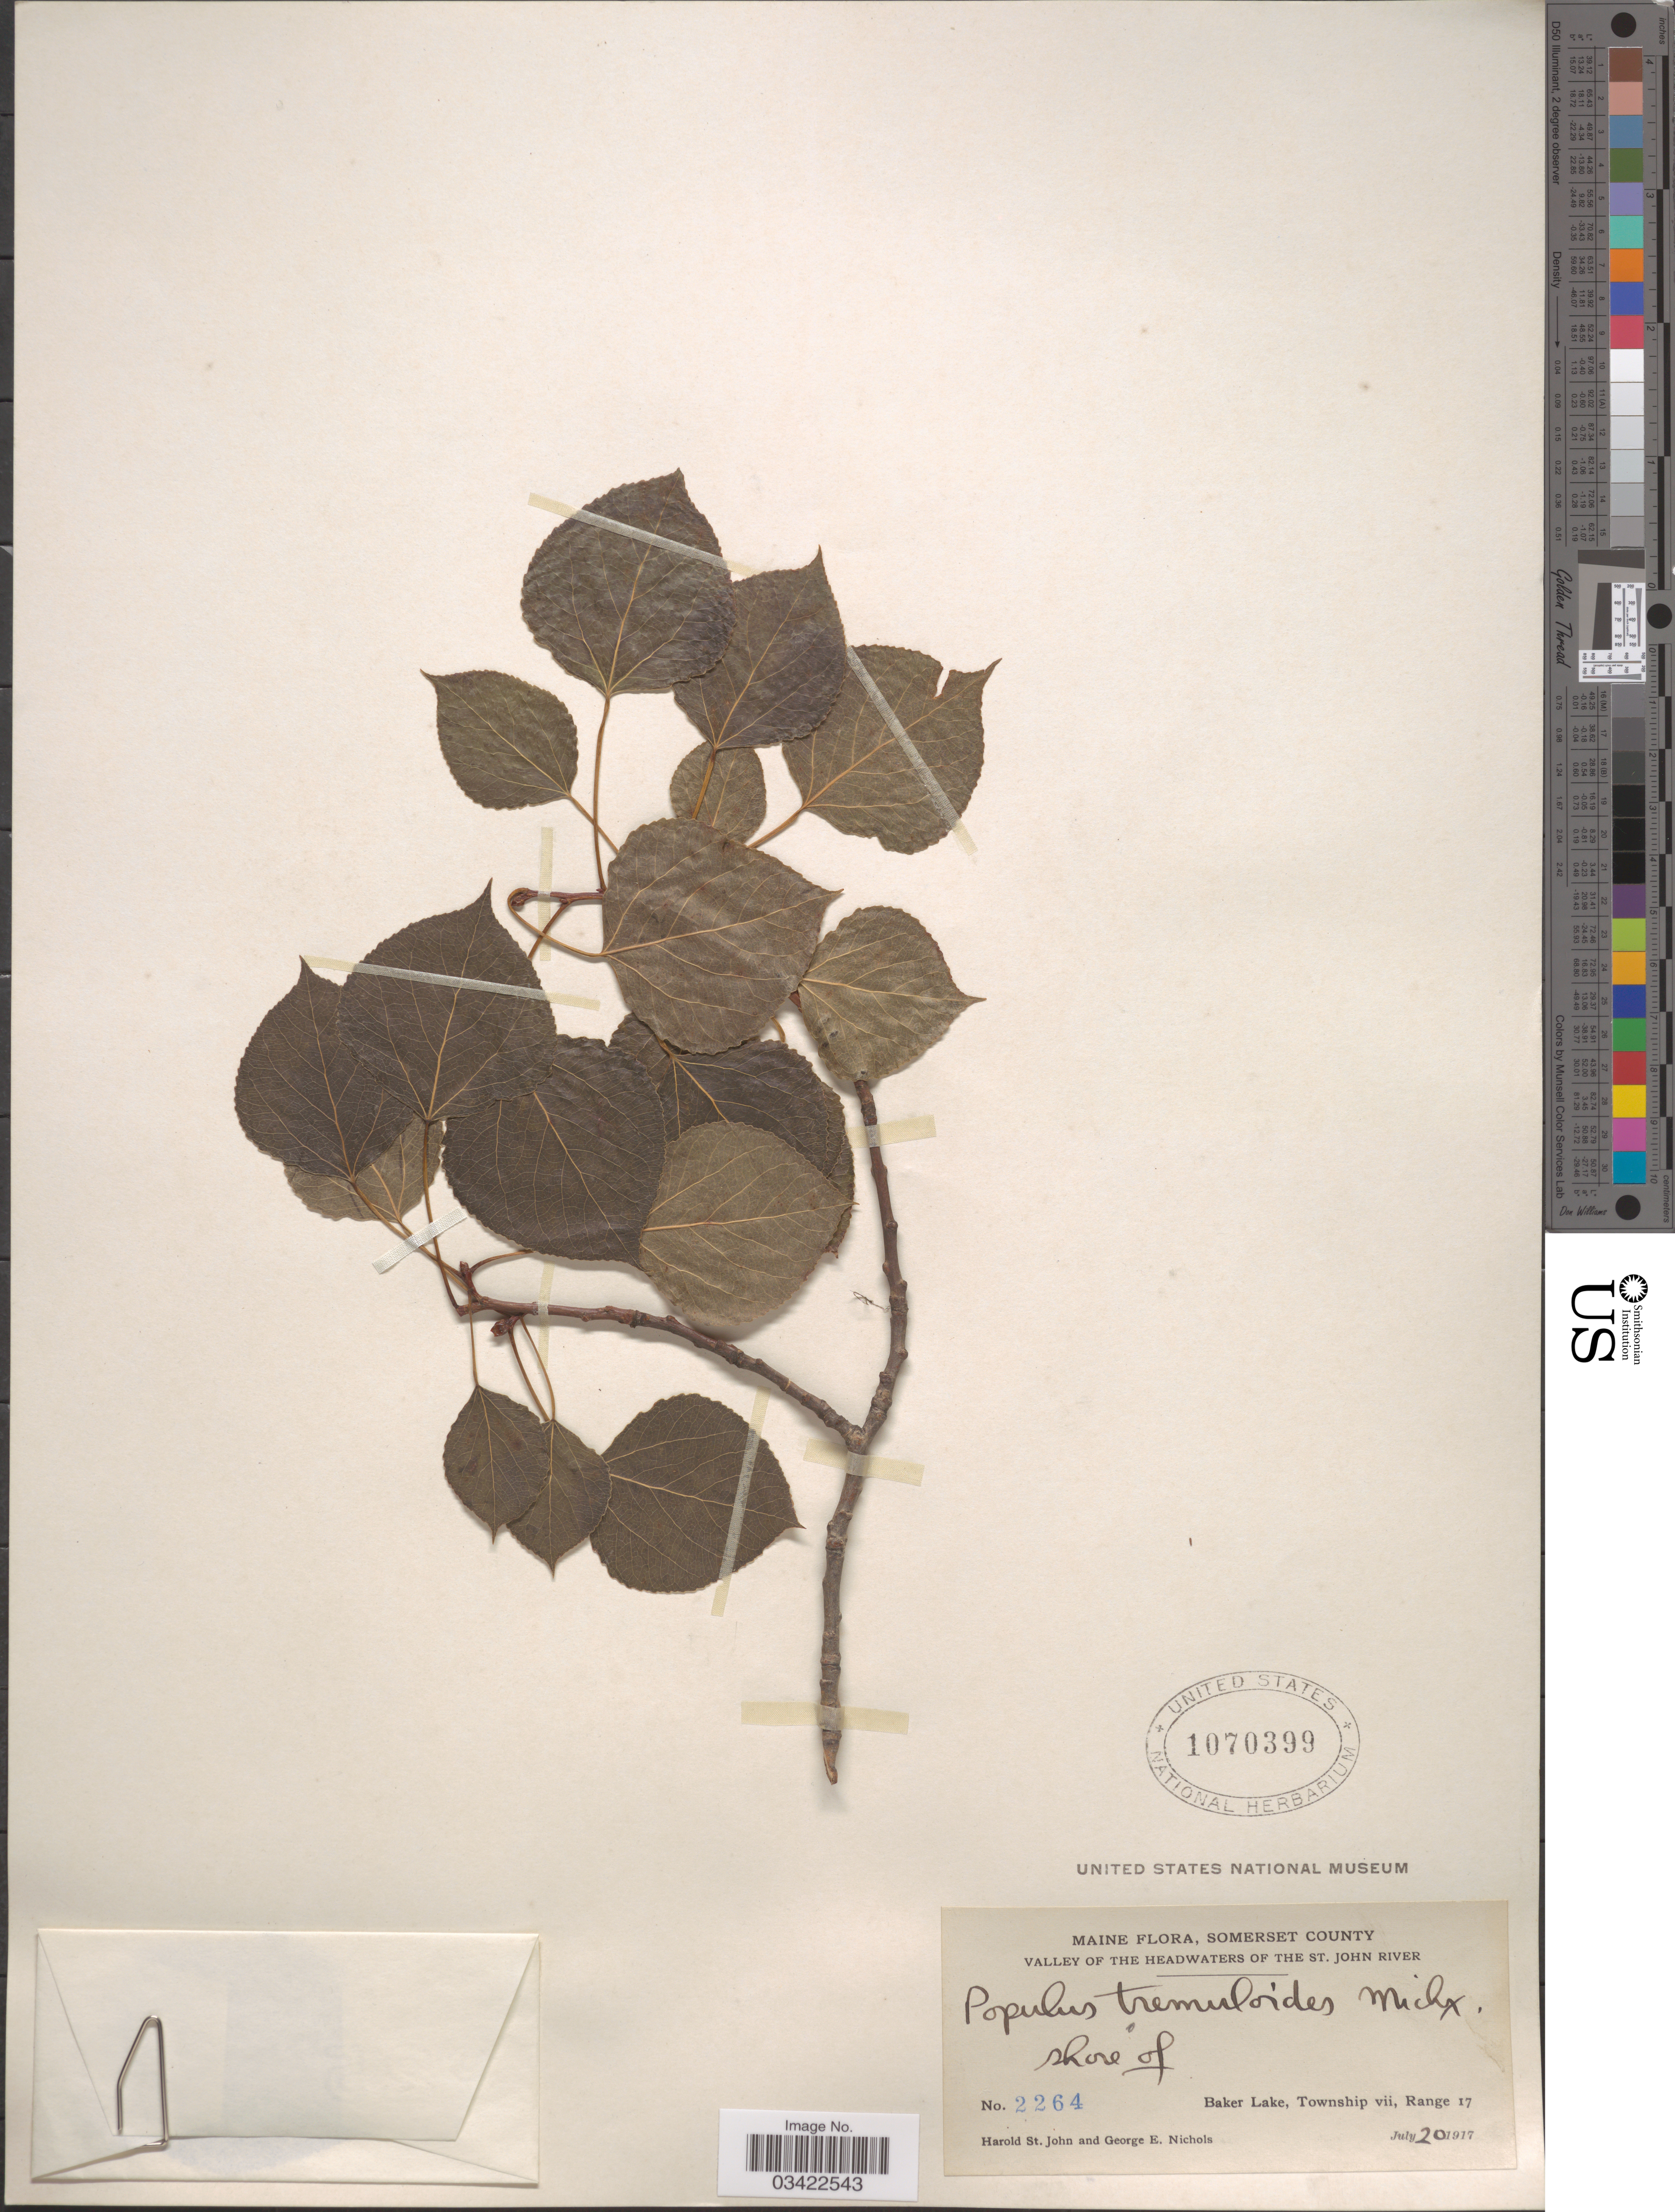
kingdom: Plantae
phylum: Tracheophyta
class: Magnoliopsida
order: Malpighiales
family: Salicaceae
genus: Populus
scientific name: Populus tremuloides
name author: Michx.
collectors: H. St. John & G. E. Nichols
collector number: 2264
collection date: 1917-07-20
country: United States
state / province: Maine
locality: Somerset County. Valley of The Headwaters of The St. John River. Shore of Baker Lake, Township vii, Range 17.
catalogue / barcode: US 1070399